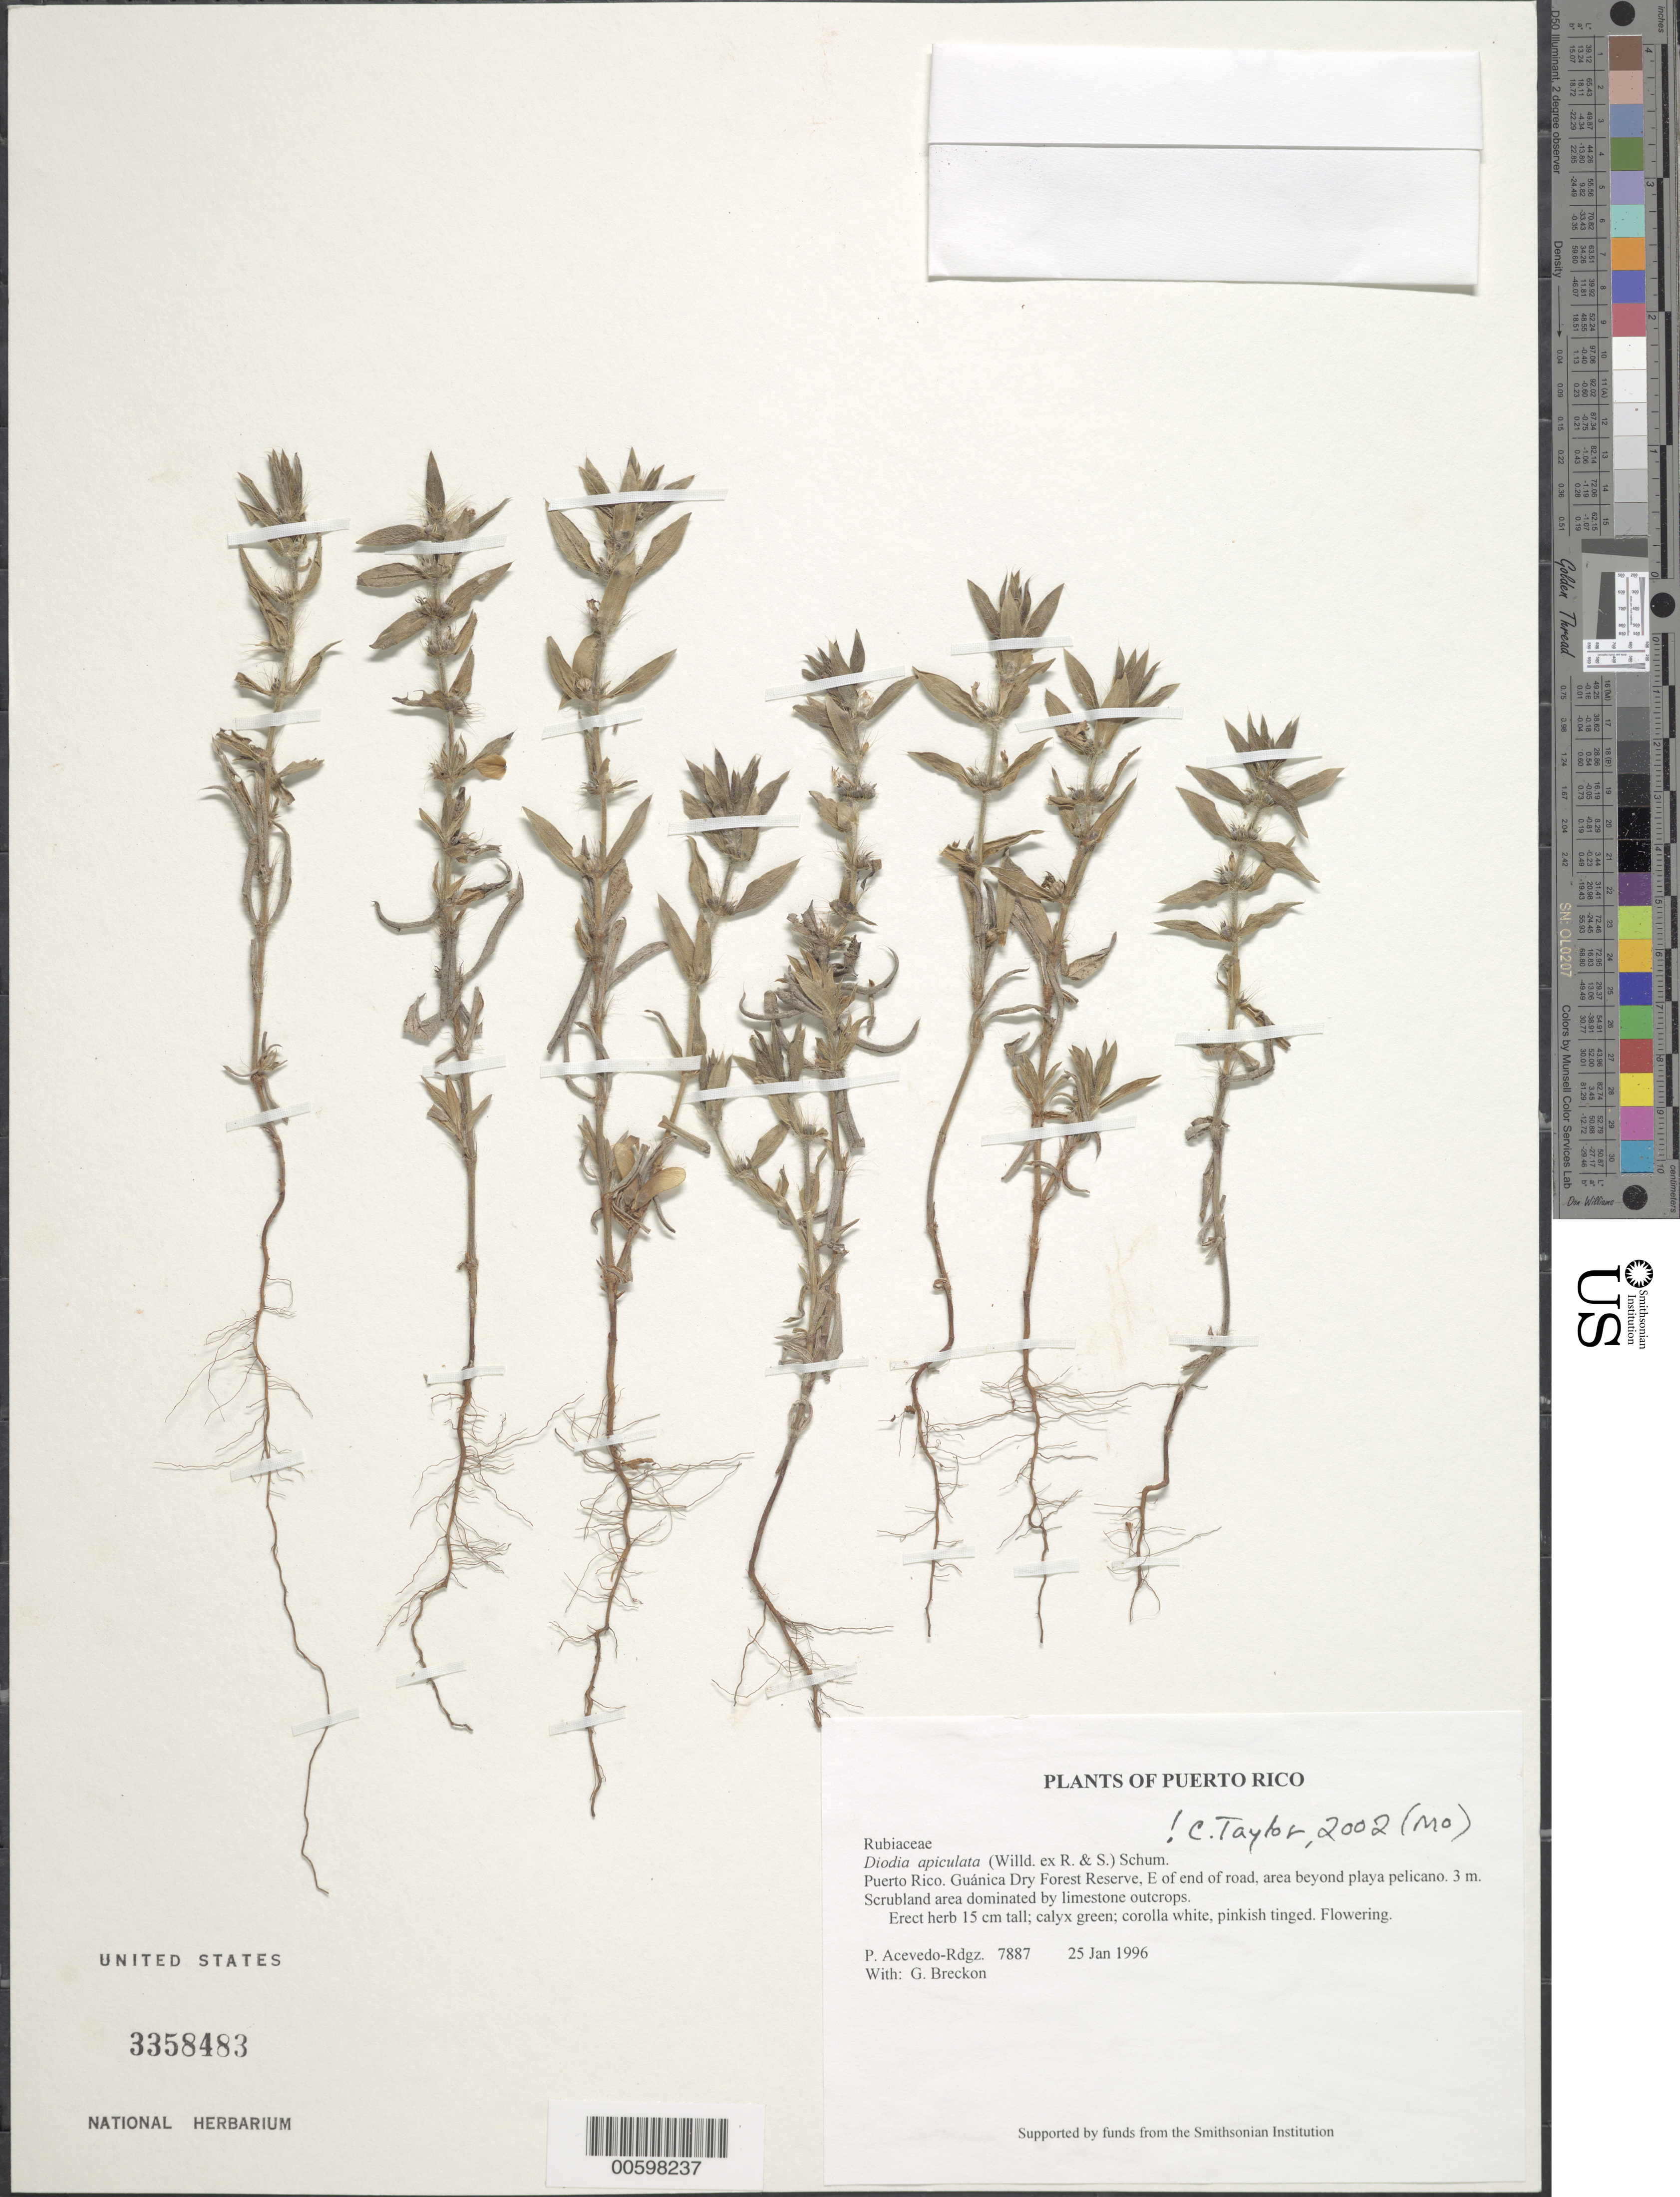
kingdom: Plantae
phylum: Tracheophyta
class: Magnoliopsida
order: Gentianales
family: Rubiaceae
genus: Diodia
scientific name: Diodia apiculata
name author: (Willd. ex Roem. & Schult.) K. Schum.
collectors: P. Acevedo-Rodr. & G. J. Breckon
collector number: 7887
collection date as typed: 25 Jan 1996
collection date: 1996-01-25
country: Puerto Rico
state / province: Guánica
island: Puerto Rico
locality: Guánica; Guánica Forest Reserve, E of end of road, area beyond playa pelicano.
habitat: Scrubland area dominated by limestone outcrops.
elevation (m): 3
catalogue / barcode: US 3358483